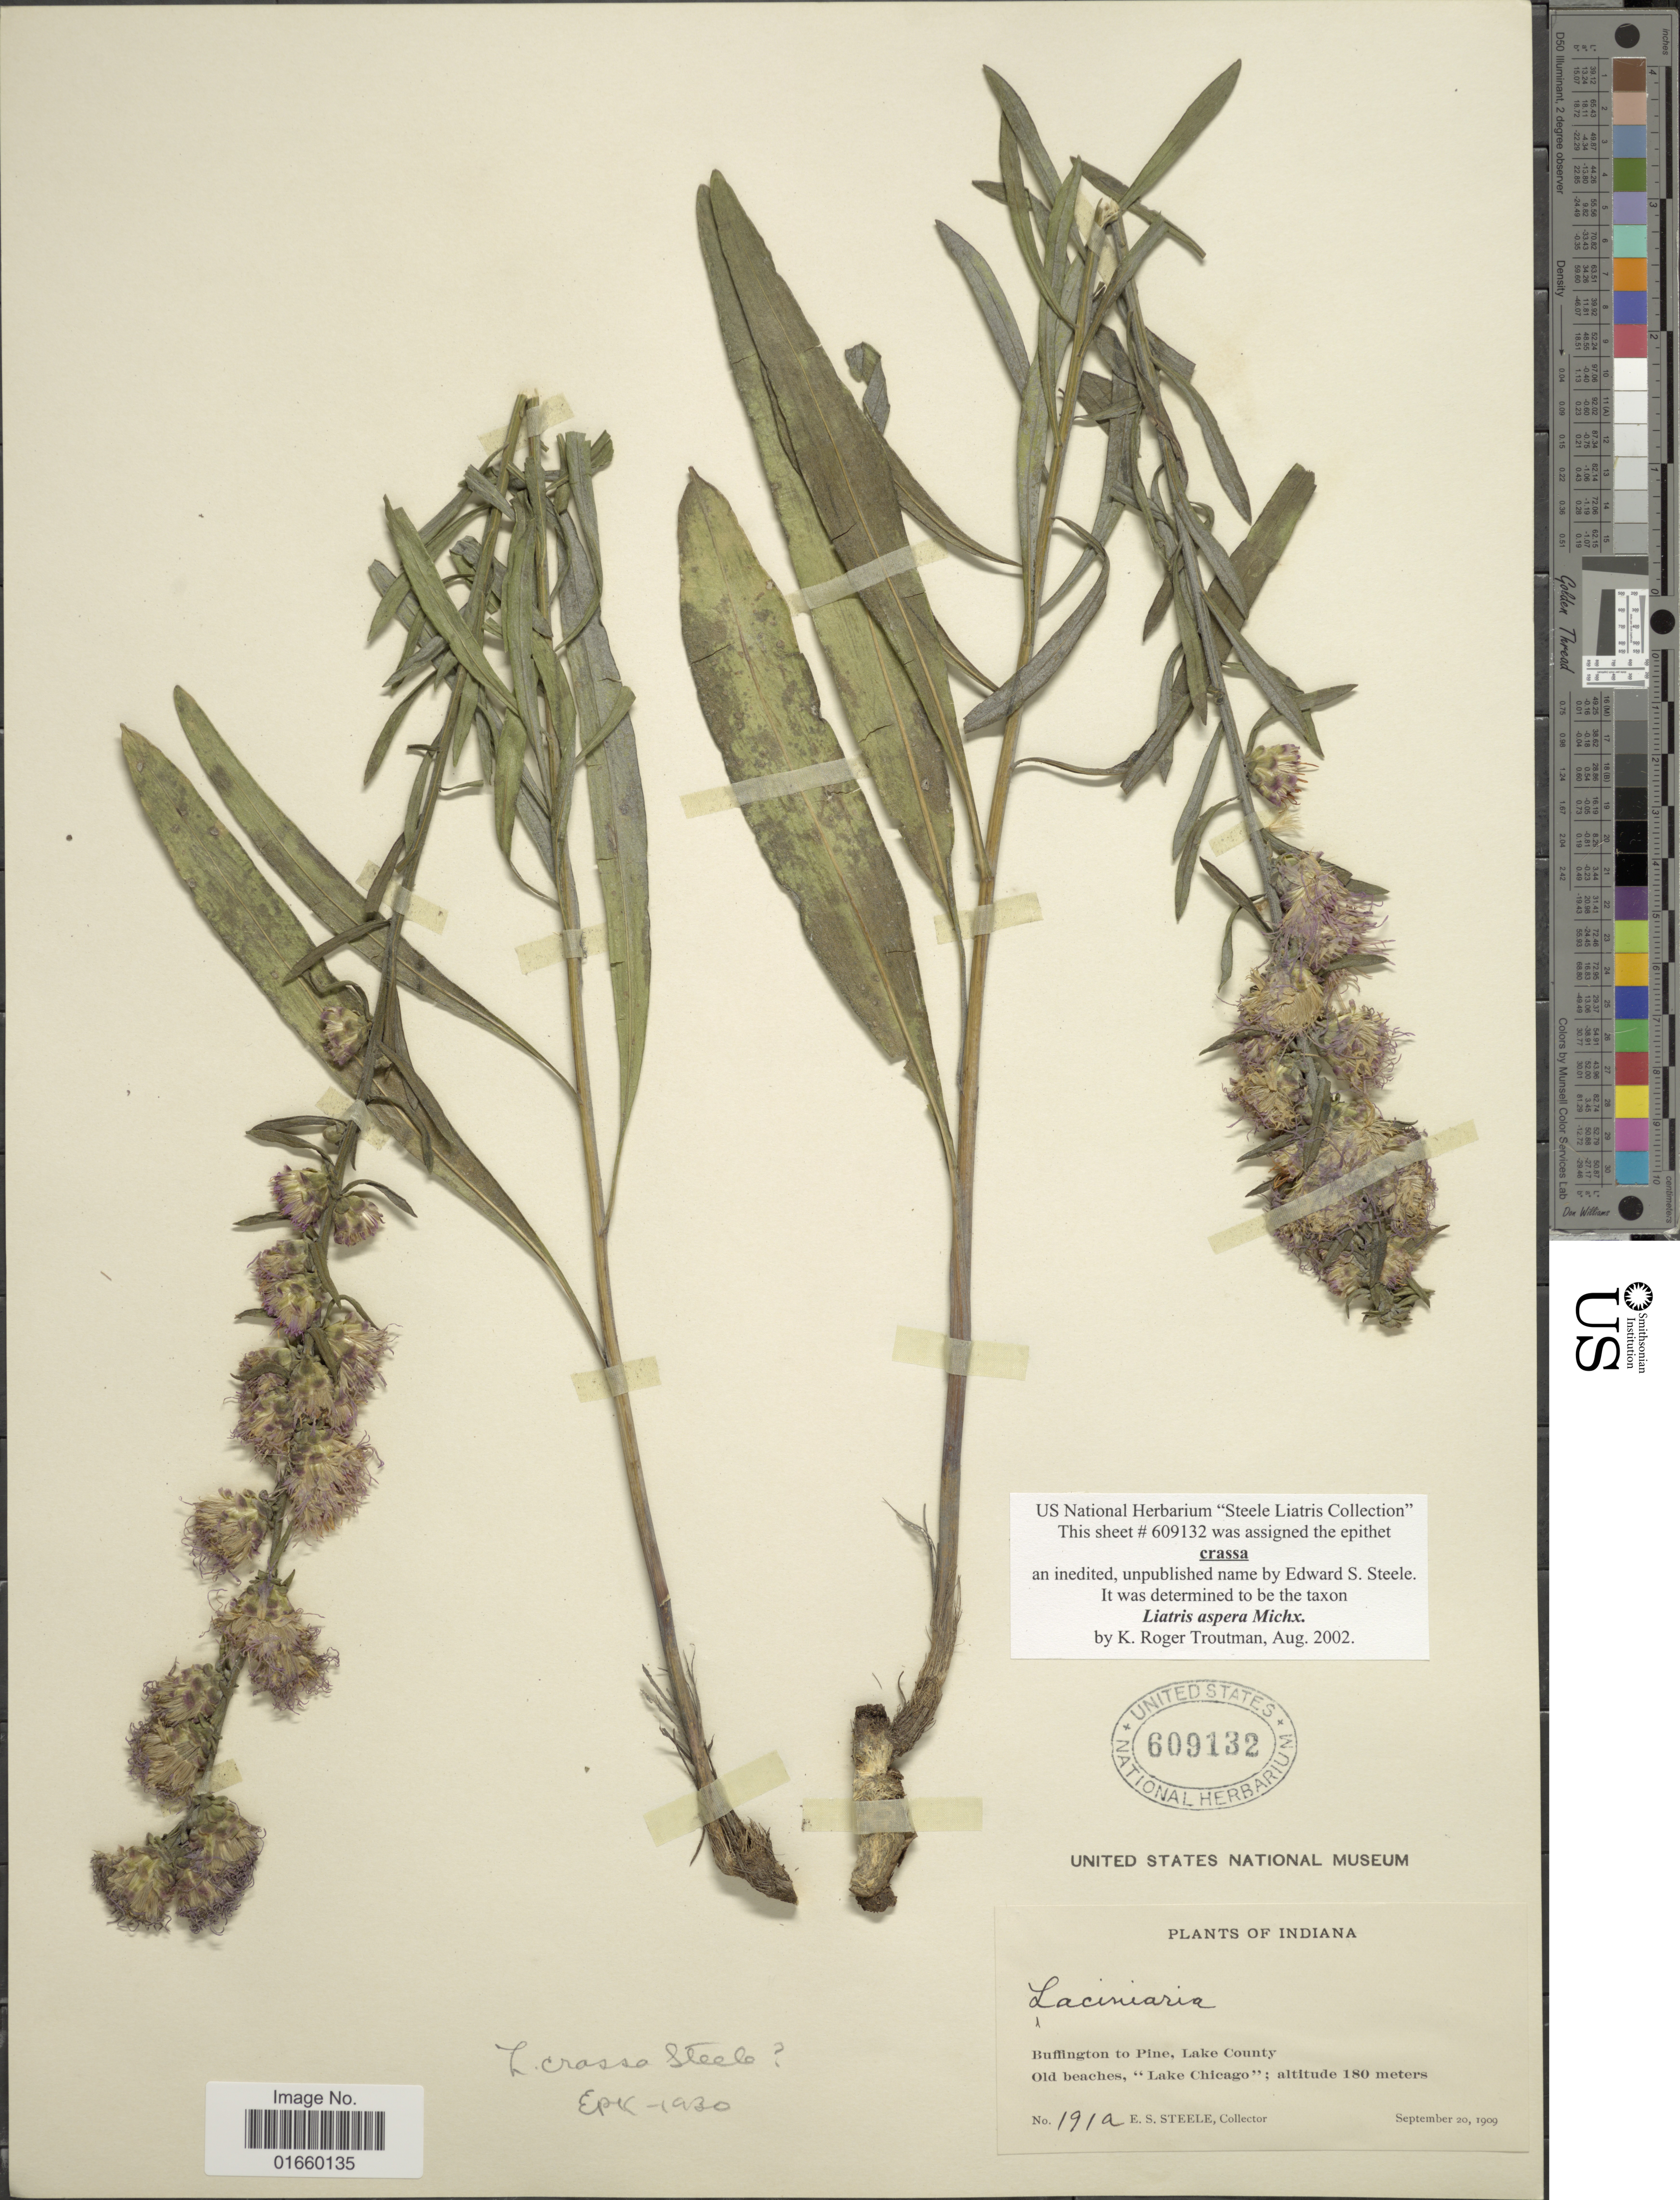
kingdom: Plantae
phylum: Tracheophyta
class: Magnoliopsida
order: Asterales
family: Asteraceae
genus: Liatris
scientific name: Liatris aspera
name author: Michx.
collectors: E. Steele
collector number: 191a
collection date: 1909-09-20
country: United States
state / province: Indiana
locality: Buffington to Pine, Lake County, Old beaches, "Lake Chicago"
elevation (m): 180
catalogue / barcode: US 609132